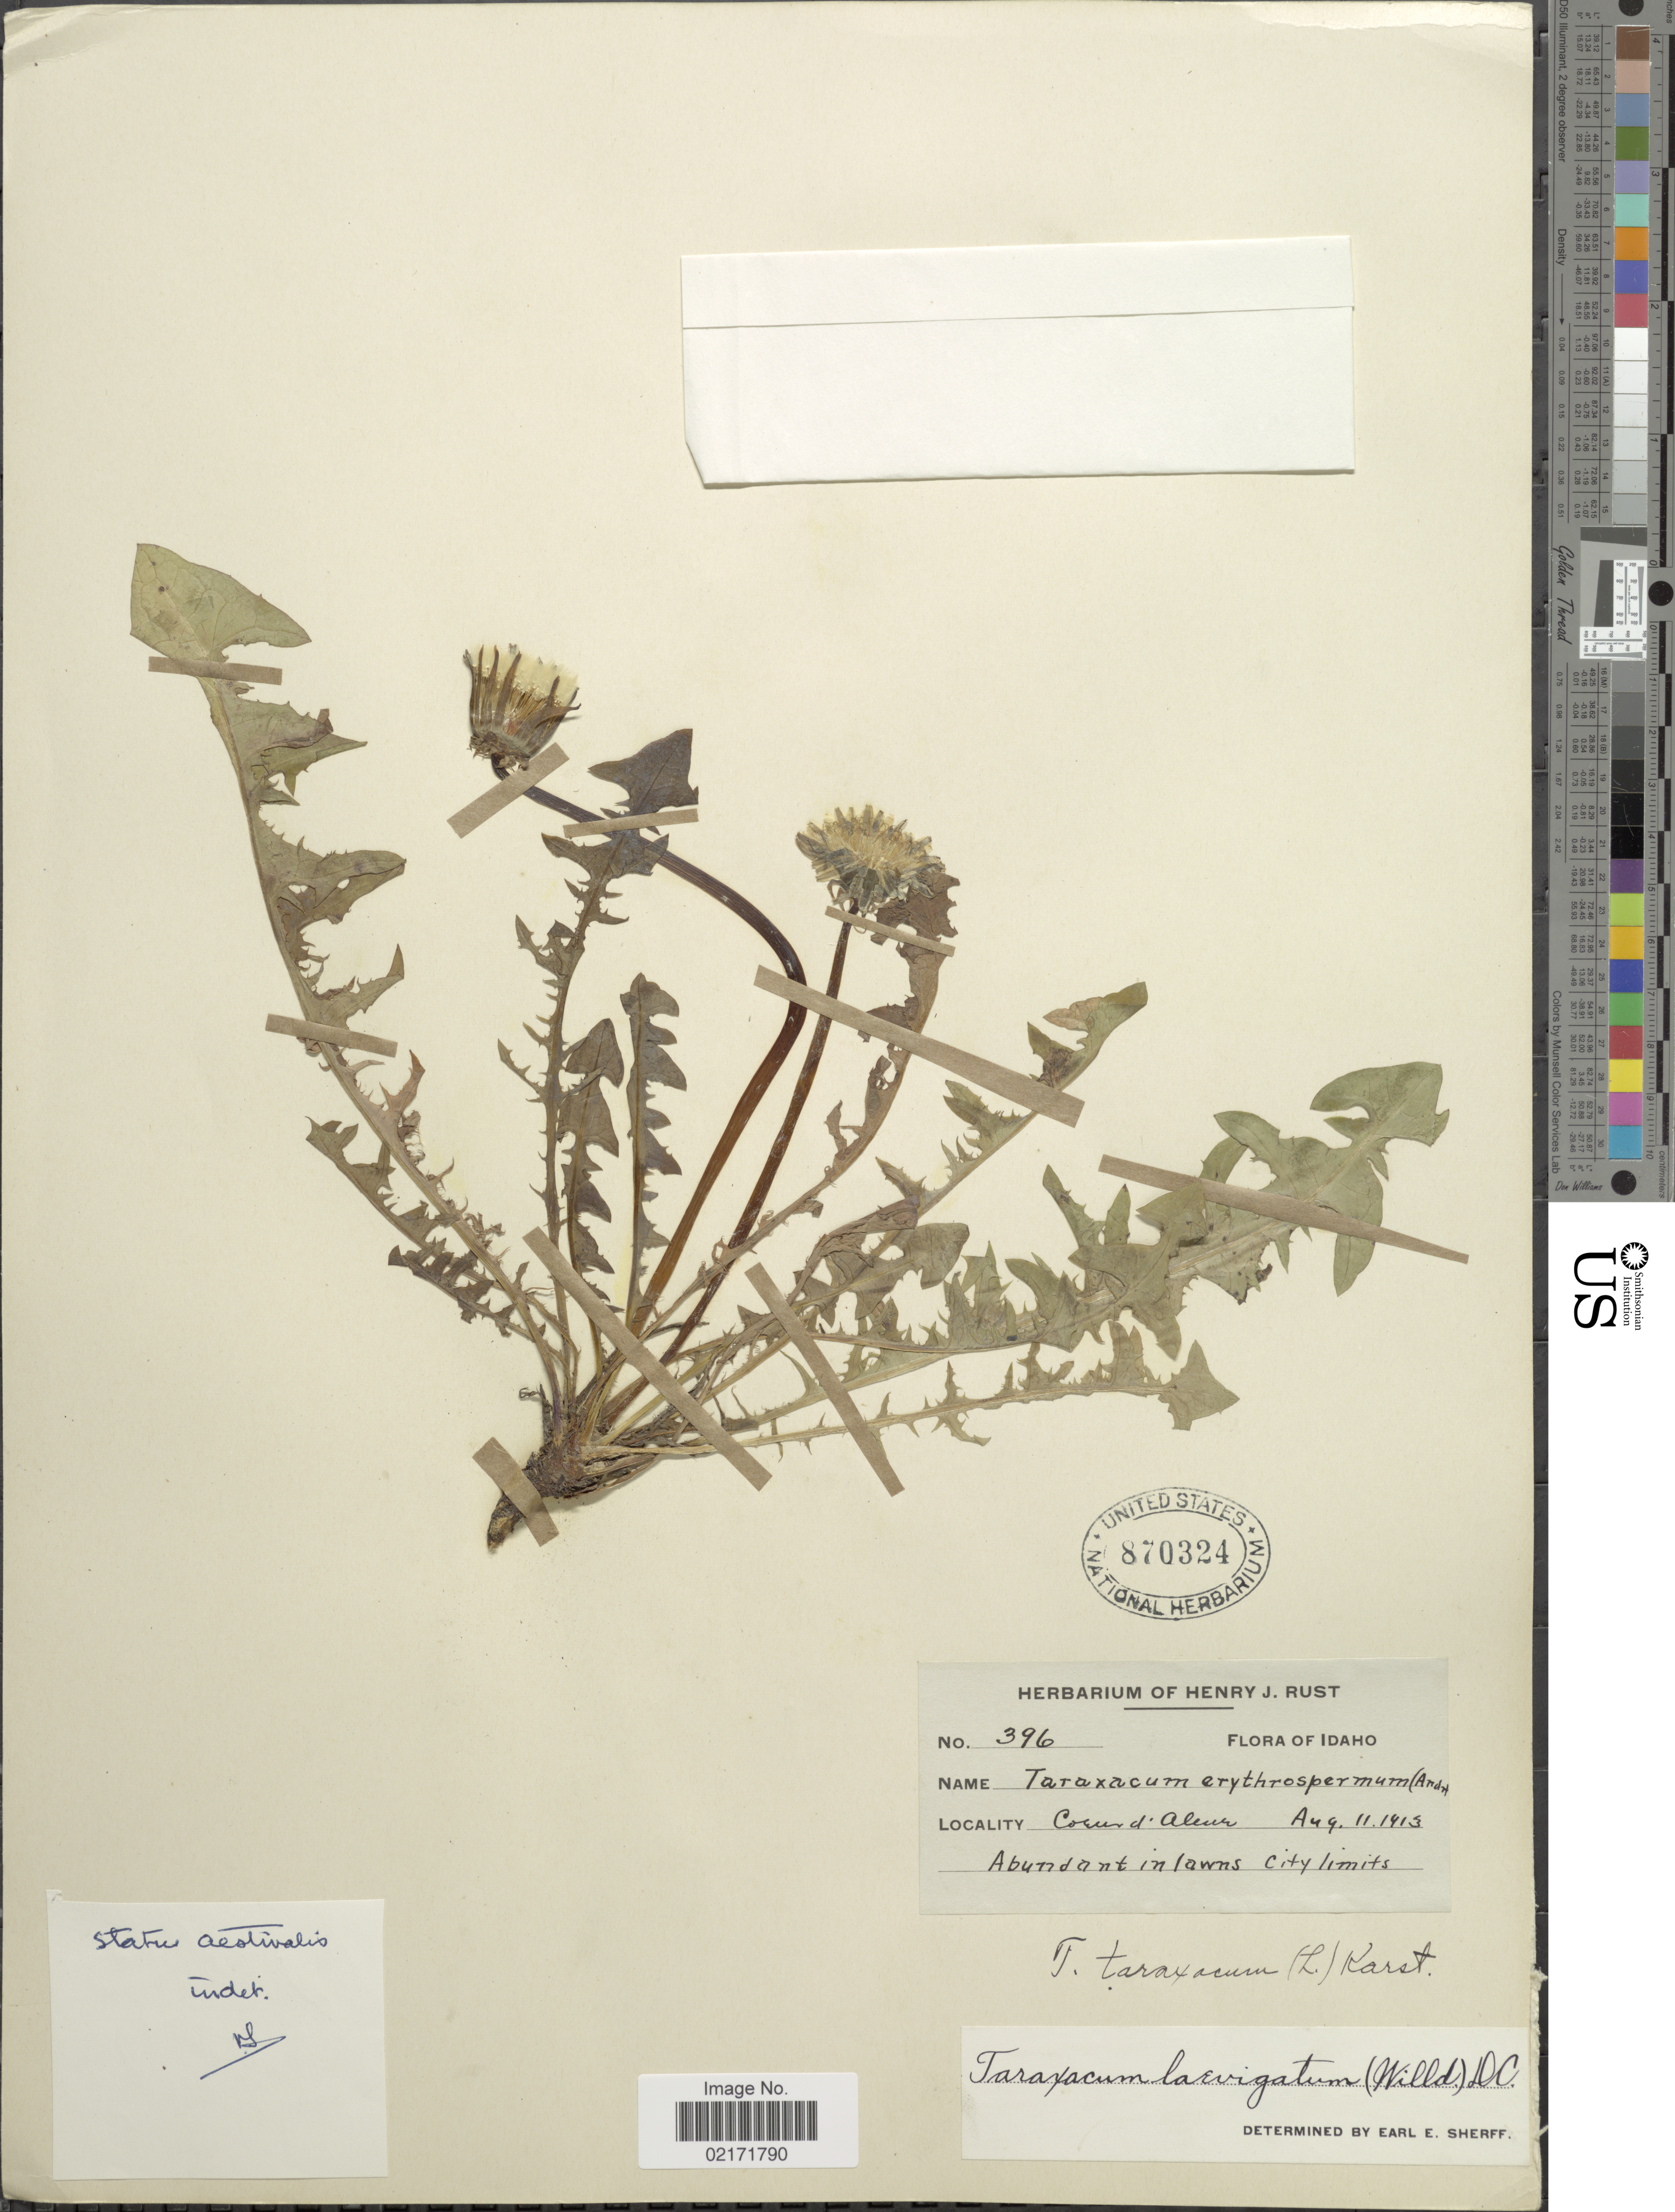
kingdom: Plantae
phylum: Tracheophyta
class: Magnoliopsida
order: Asterales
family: Asteraceae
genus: Taraxacum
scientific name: Taraxacum croceum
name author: Dahlst.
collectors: ex herb. Henry J. Rust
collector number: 396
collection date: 1913-08-11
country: United States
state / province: Idaho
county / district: Kootenai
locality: Coeur d'Aleue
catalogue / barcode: US 870324